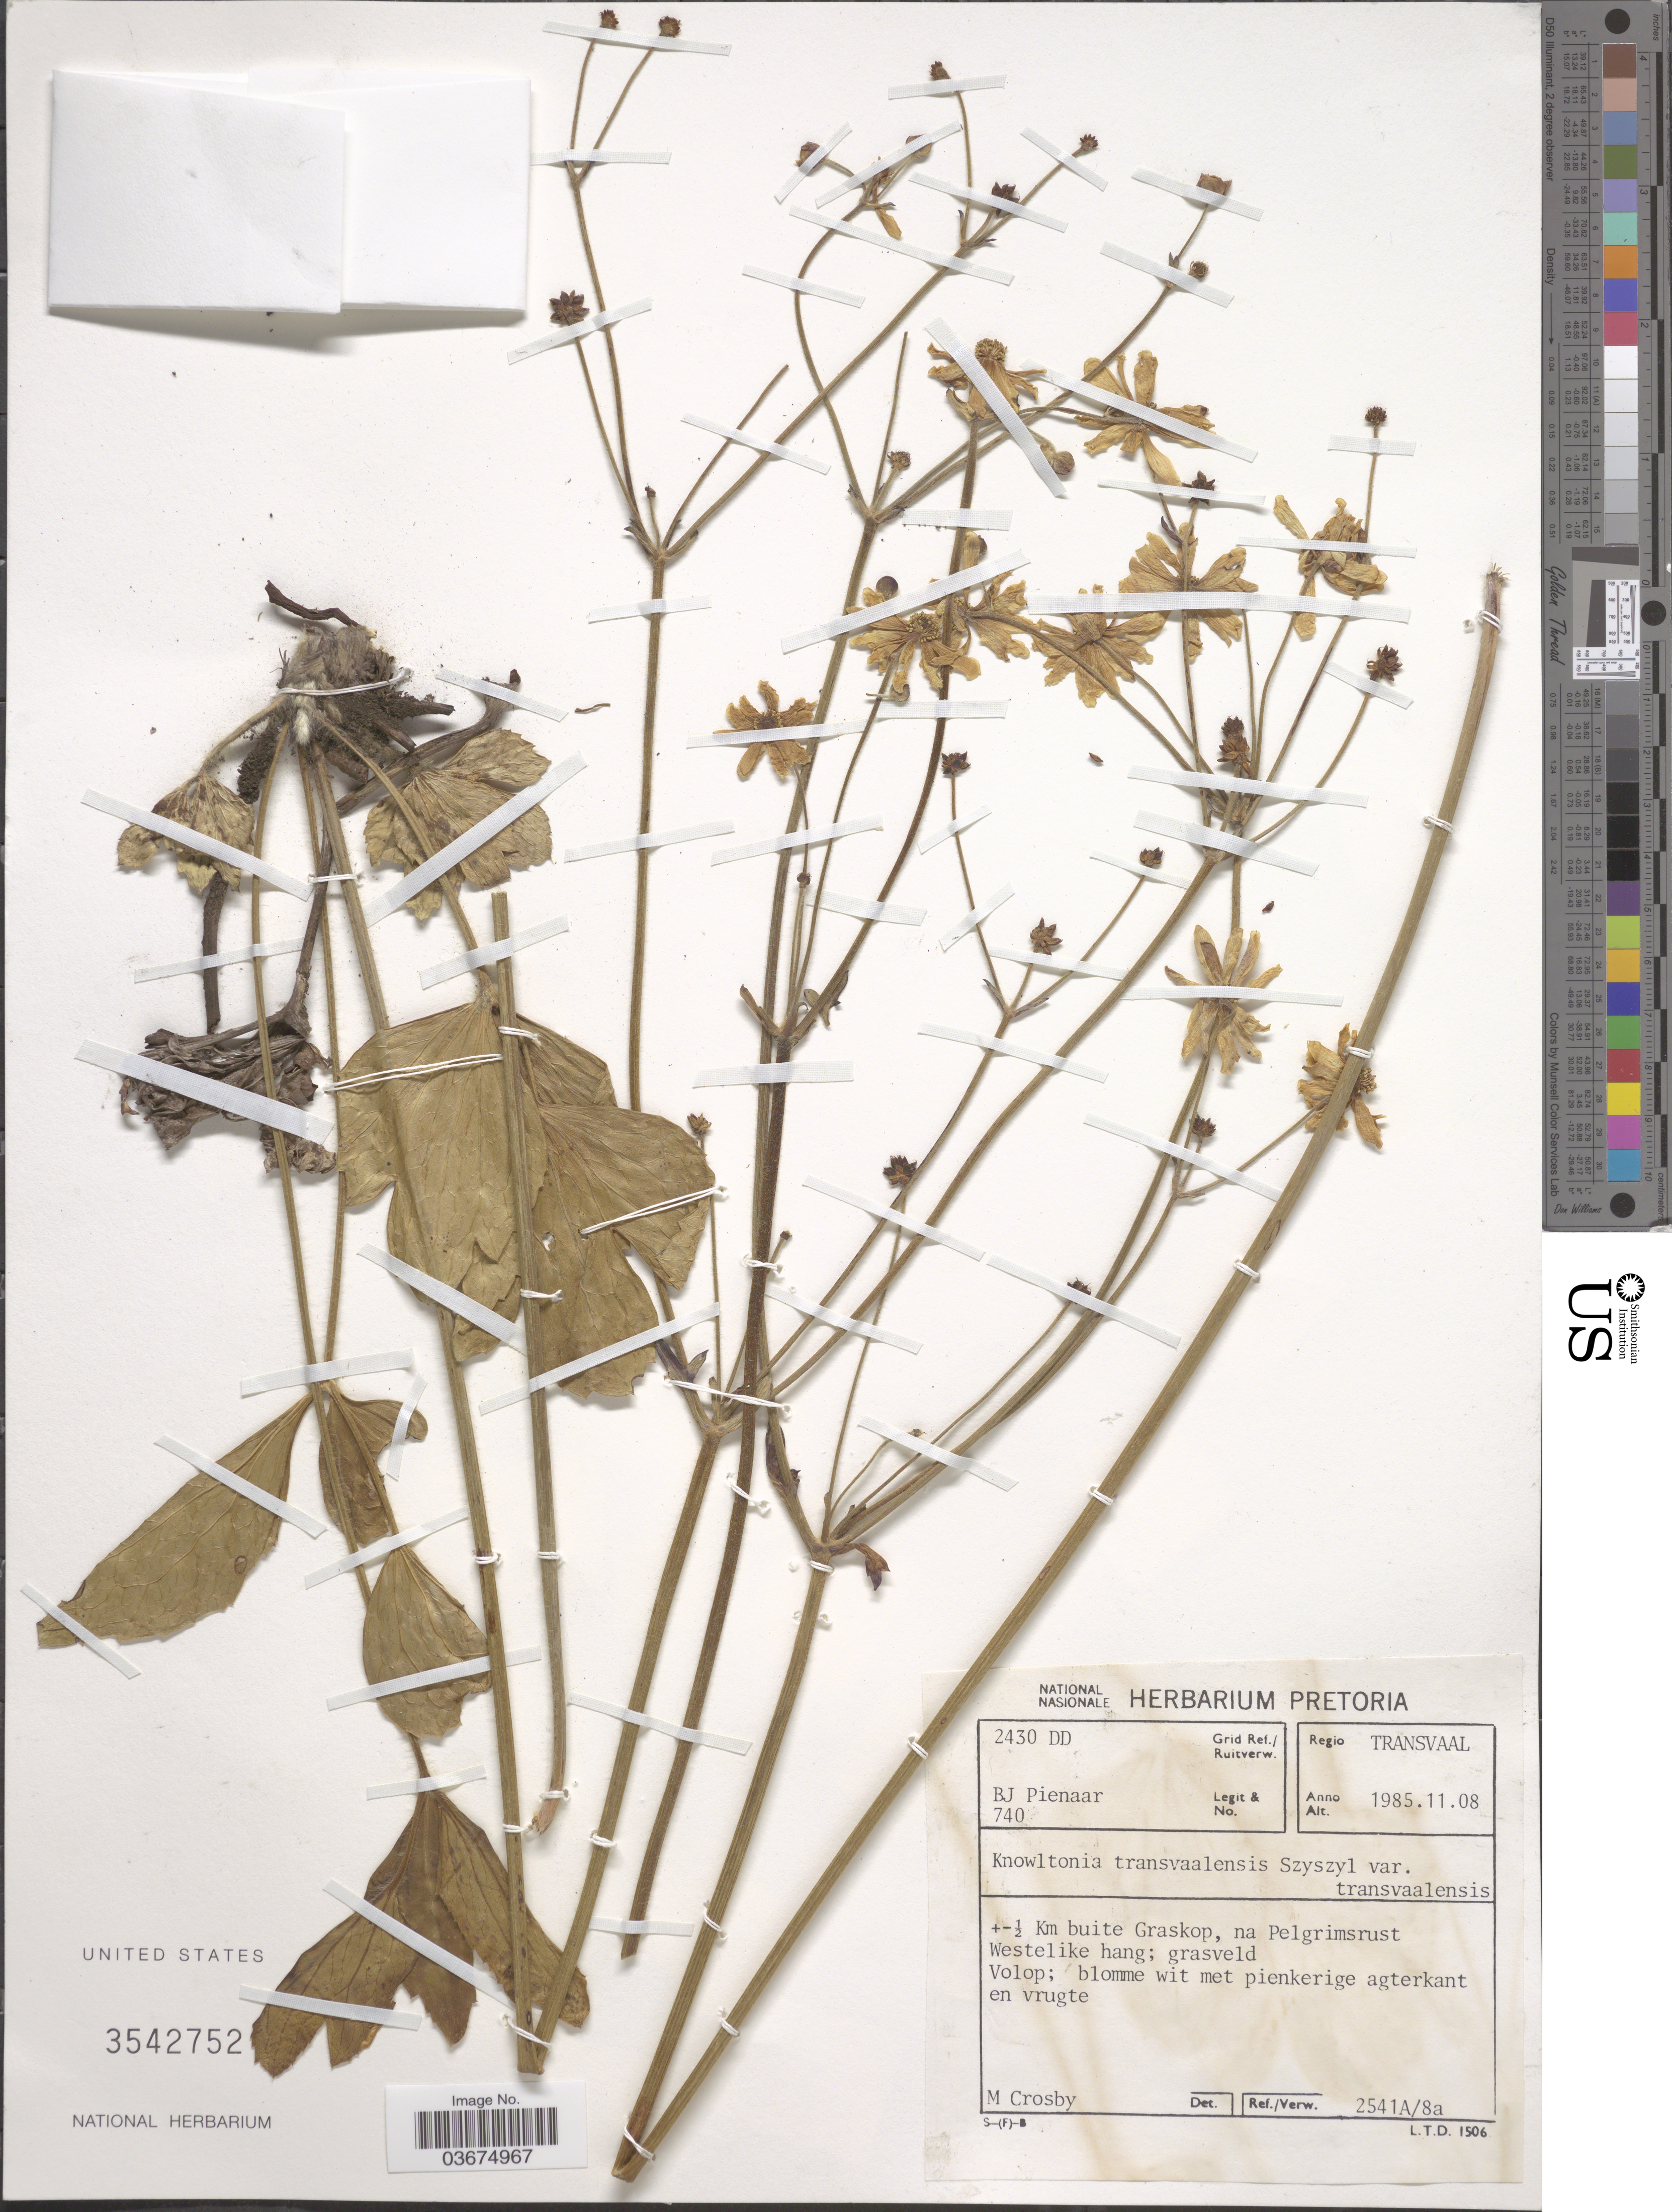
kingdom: Plantae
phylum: Tracheophyta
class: Magnoliopsida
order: Ranunculales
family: Ranunculaceae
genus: Knowltonia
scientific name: Knowltonia transvaalensis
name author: Szyszyl.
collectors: B. Pienaar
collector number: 740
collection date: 1985-11-08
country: South Africa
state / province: Mpumalanga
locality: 2430 DD Grid Ref./Ruitverw., Regio Transvaal. +-½ Km buite Graskop, na Pelgrimsrust Westelike hang.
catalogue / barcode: US 3542752